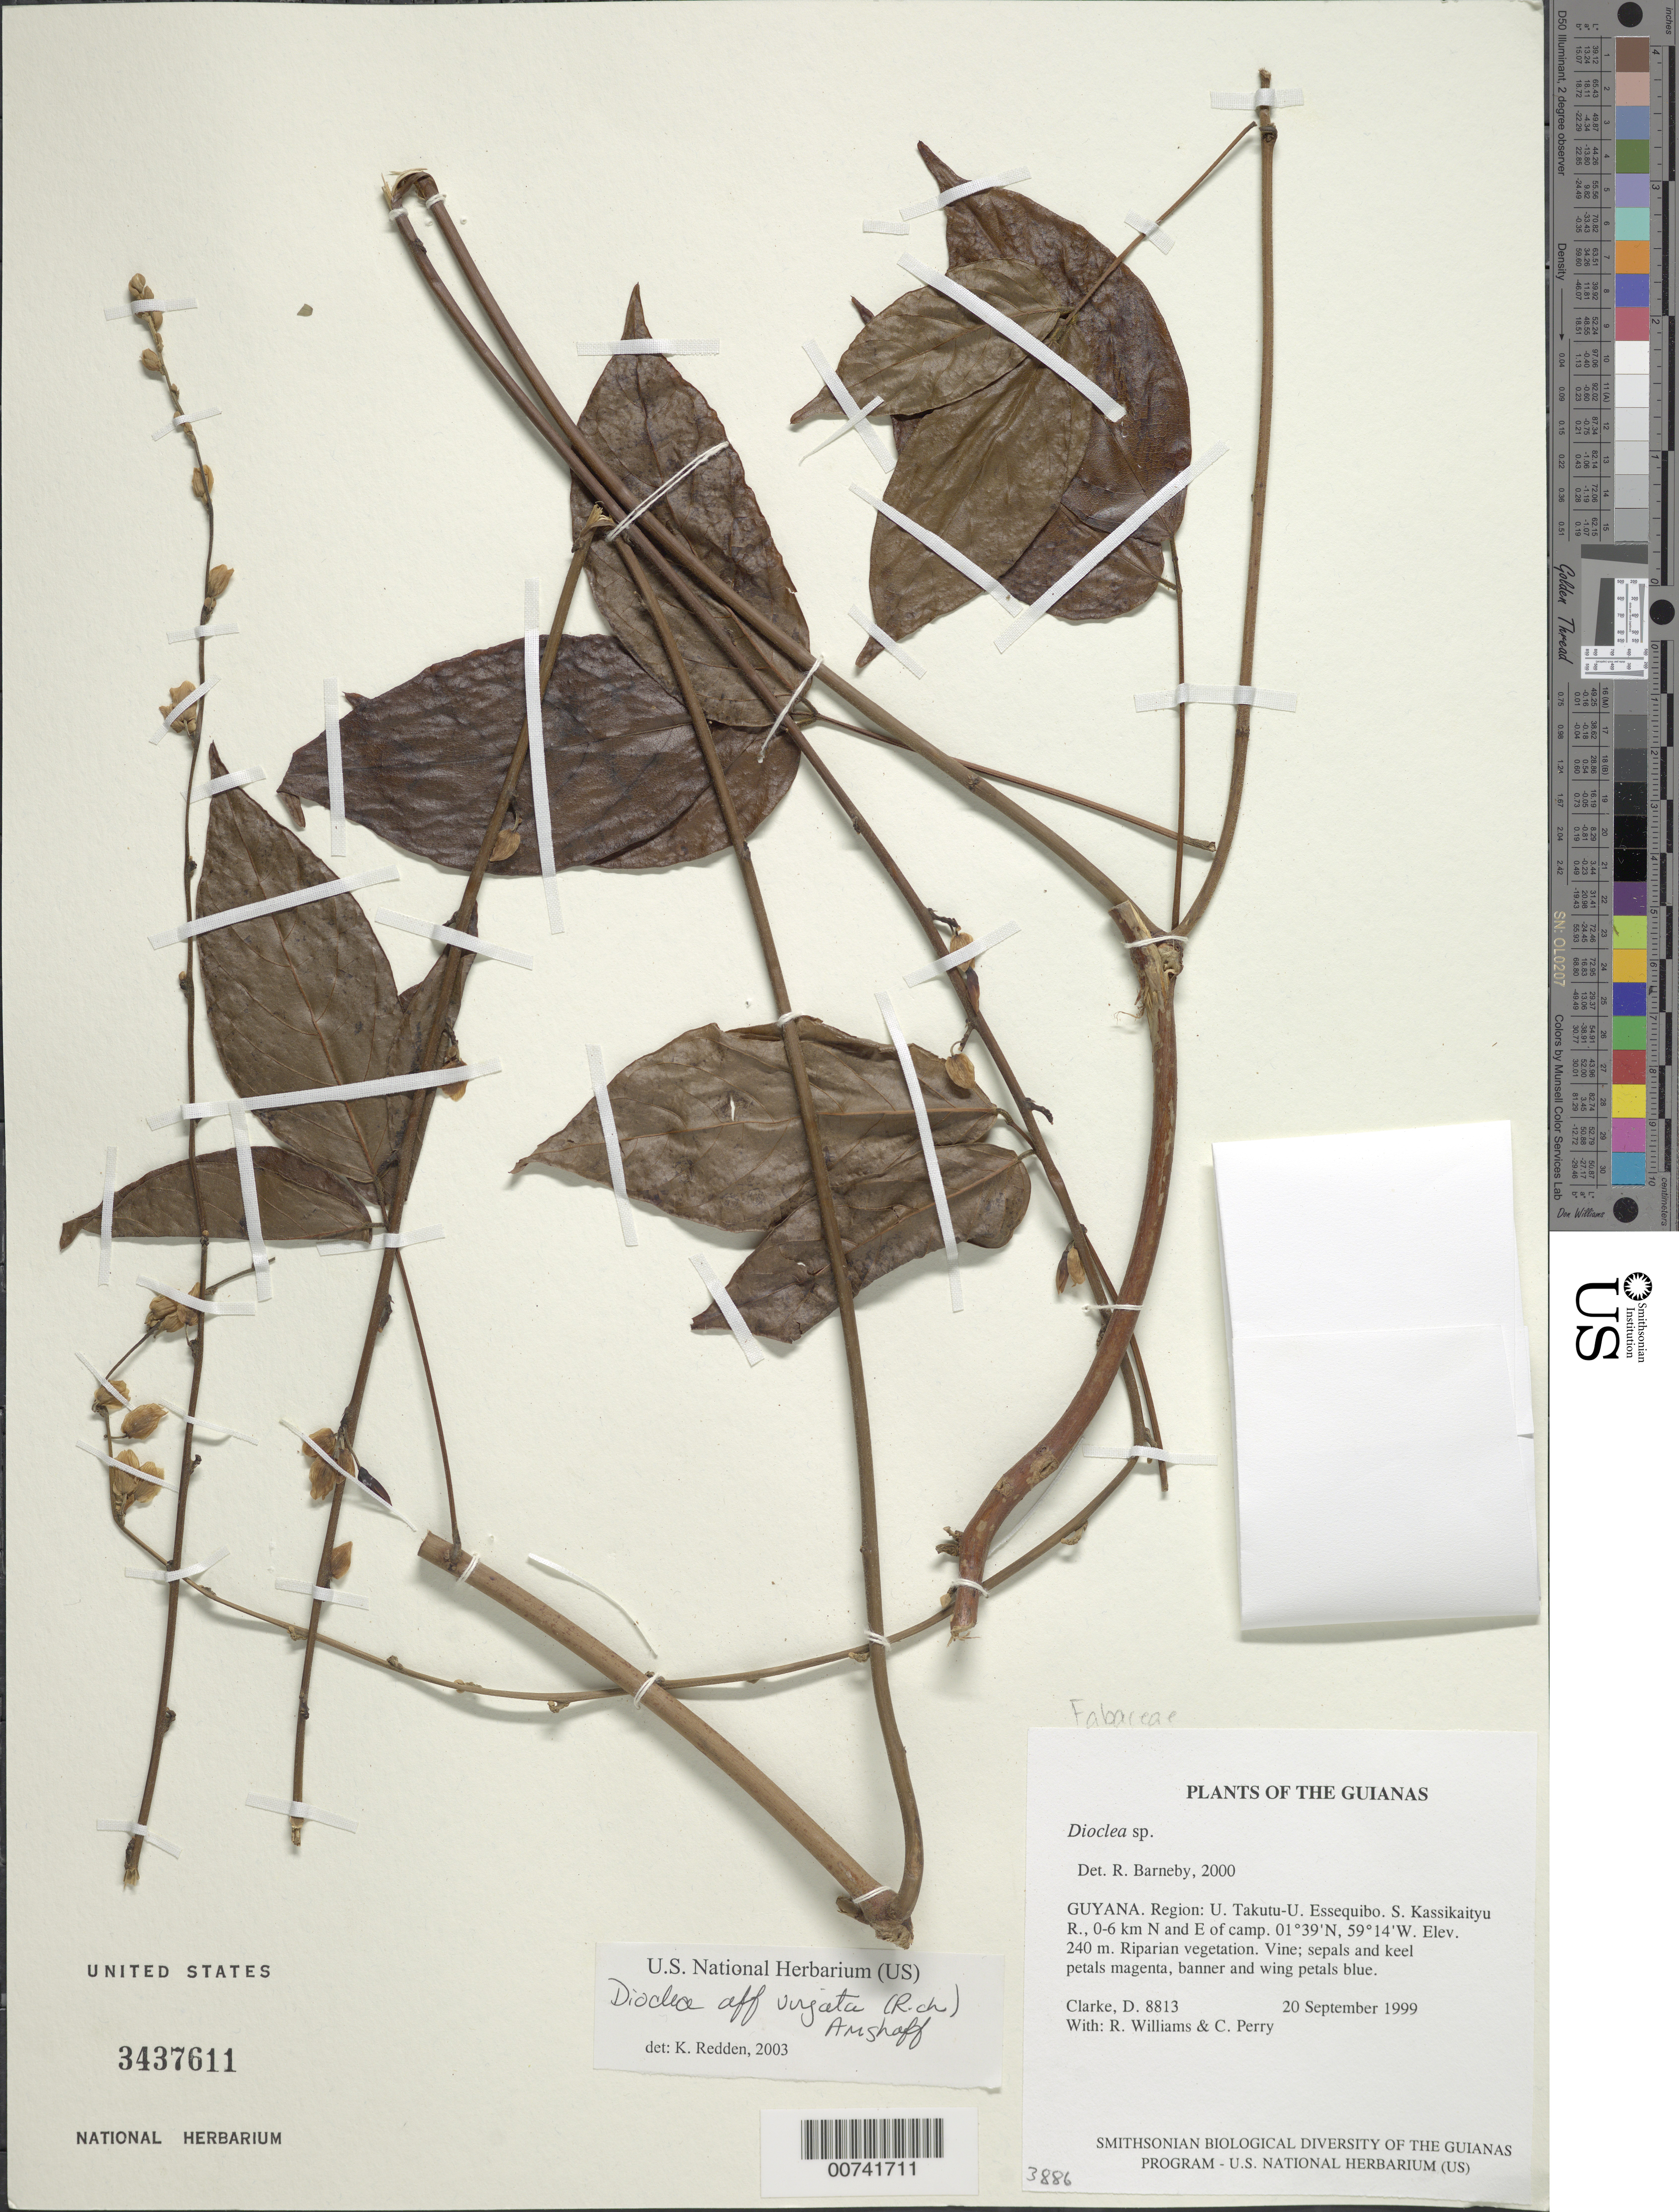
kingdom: Plantae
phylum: Tracheophyta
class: Magnoliopsida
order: Fabales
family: Fabaceae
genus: Dioclea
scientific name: Dioclea virgata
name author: (Rich.) Amshoff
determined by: Redden, K. M.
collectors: H. D. Clarke, R. Williams & C. Perry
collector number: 8813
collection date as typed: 20 September 1999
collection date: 1999-09-20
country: Guyana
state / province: U. Takutu-U. Essequibo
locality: S. Kassikaityu R., 0-6 km N and E of camp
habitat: Riparian vegetation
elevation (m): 240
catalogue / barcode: US 3437611